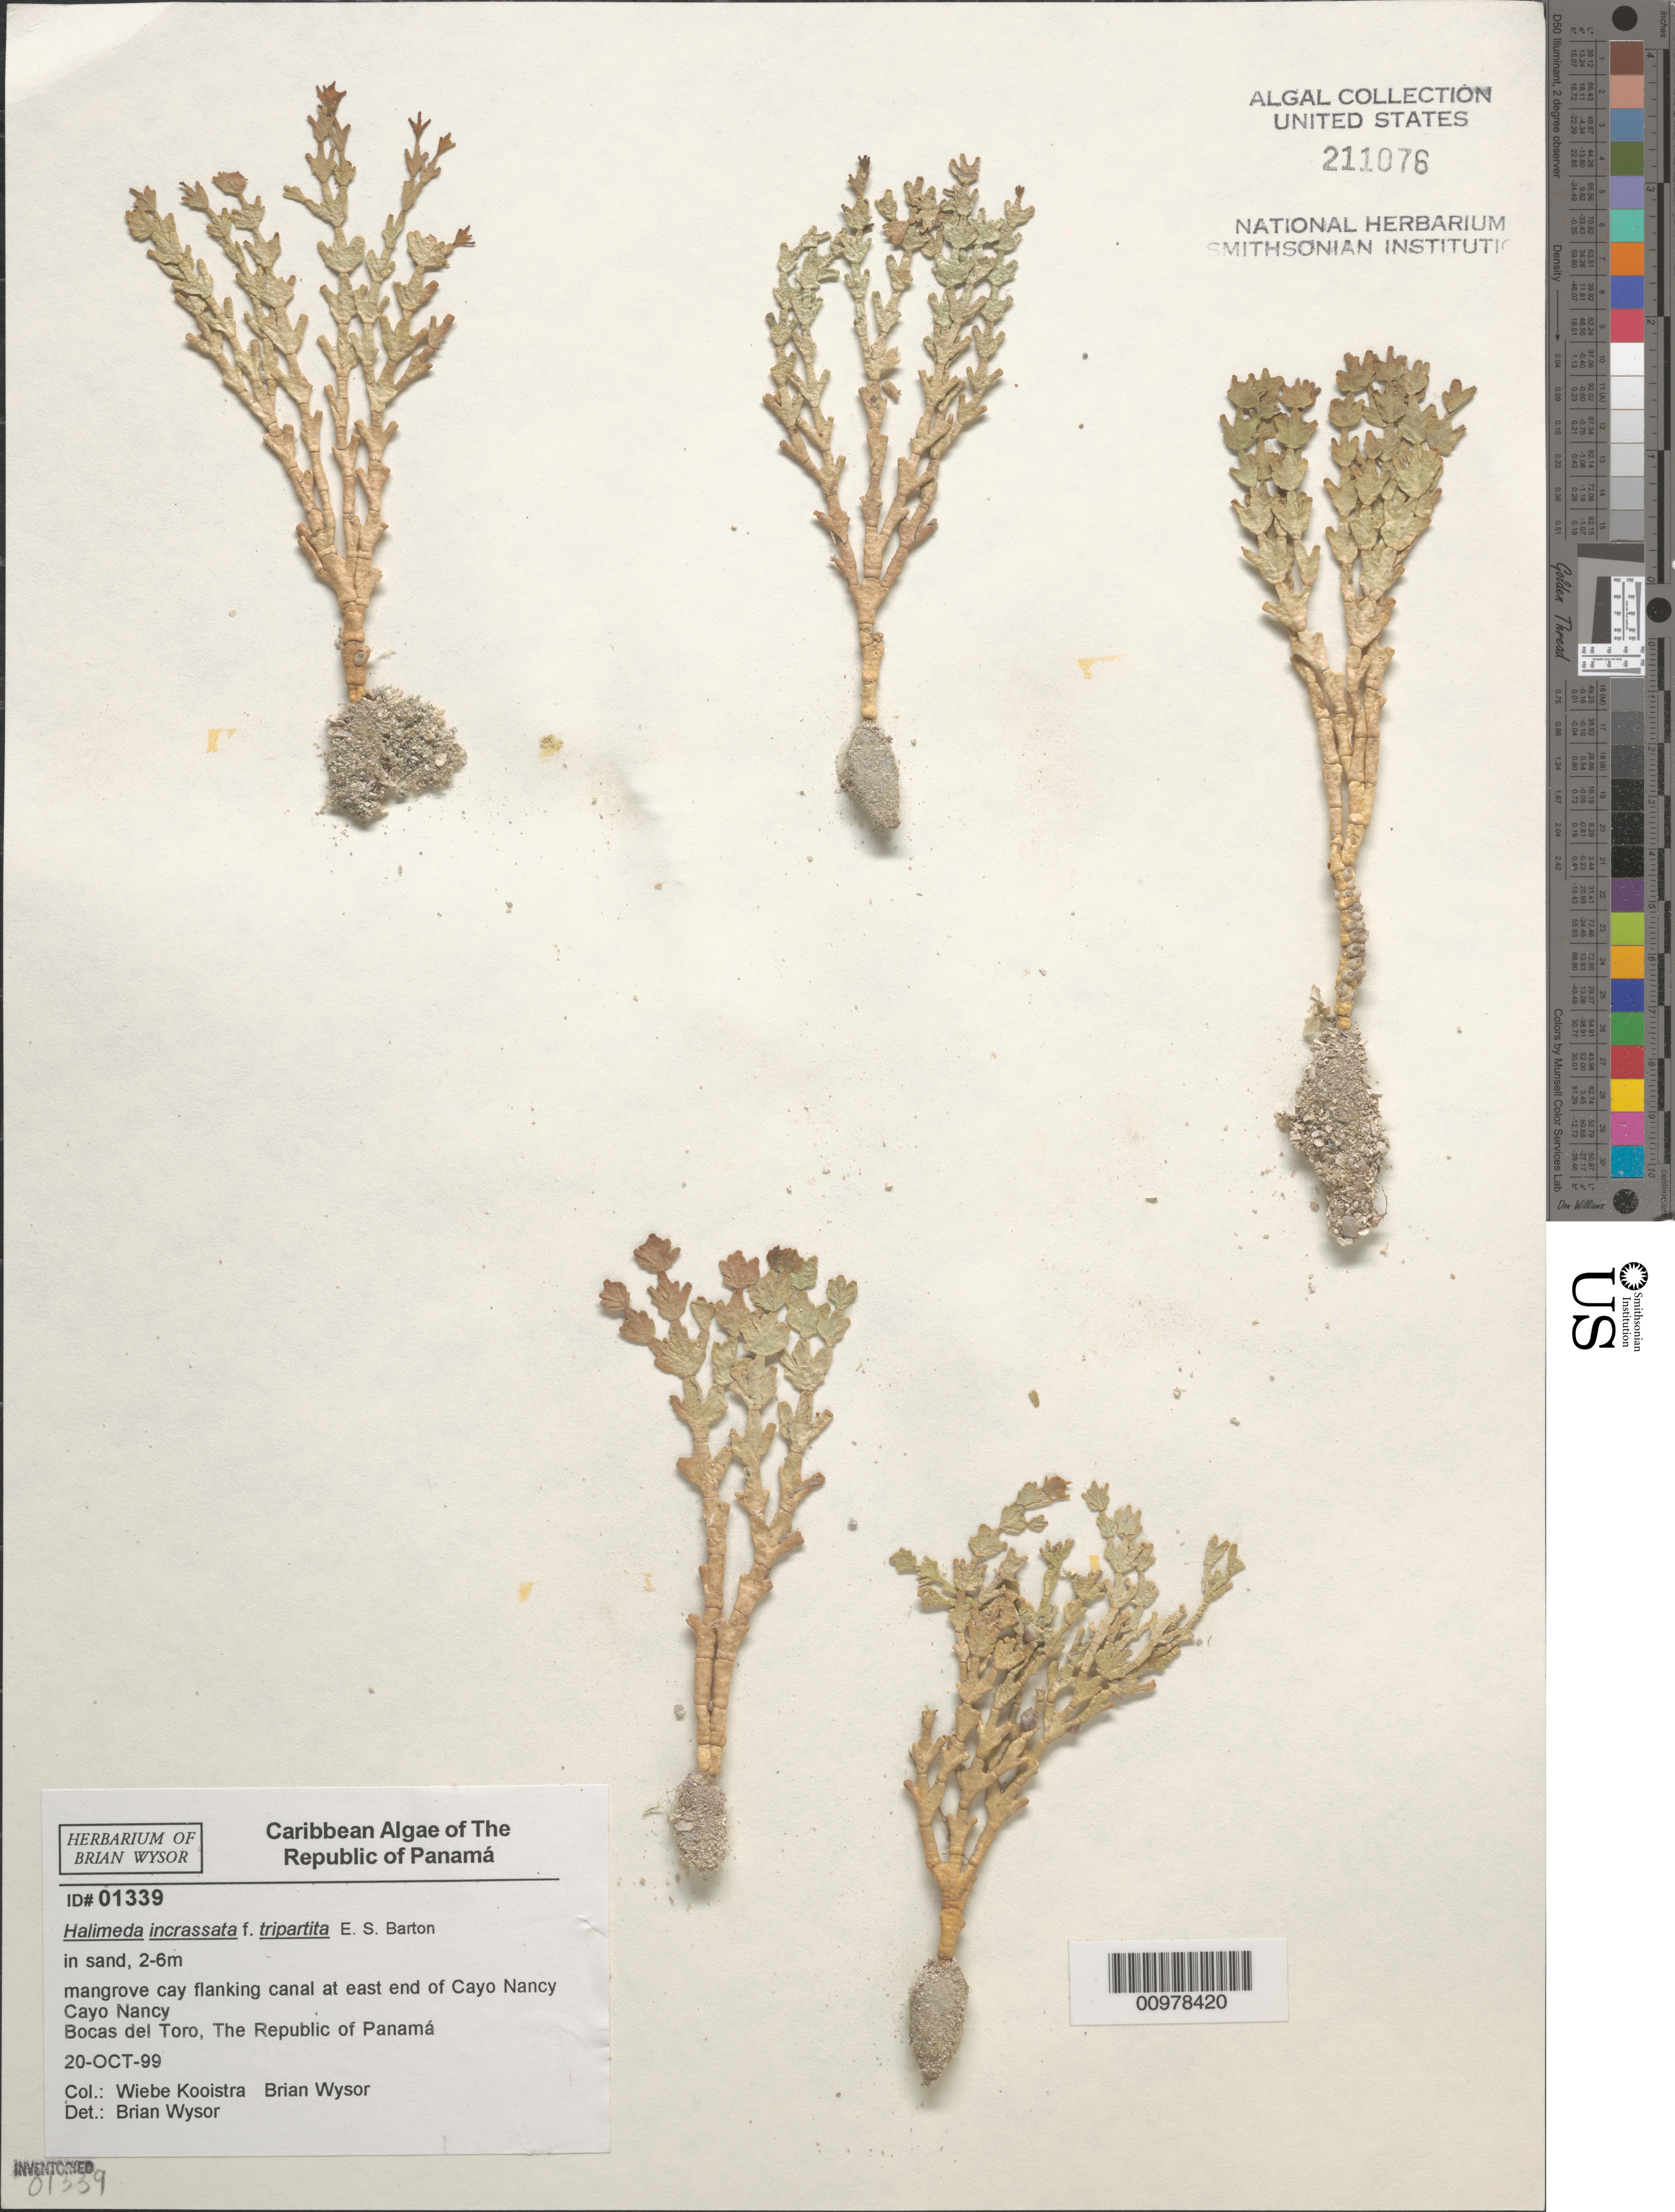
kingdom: Plantae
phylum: Chlorophyta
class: Ulvophyceae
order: Bryopsidales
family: Halimedaceae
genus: Halimeda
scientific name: Halimeda incrassata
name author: (J. Ellis) J.V.Lamouroux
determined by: Wysor, B.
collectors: B. Wysor & W. Kooistra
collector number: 01339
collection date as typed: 20 Oct 1999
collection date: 1999-10-20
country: Panama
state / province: Bocas del Toro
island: Cayo Nancy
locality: Mangrove cay flanking canal at east end of Cayo Nancy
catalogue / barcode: US 211076